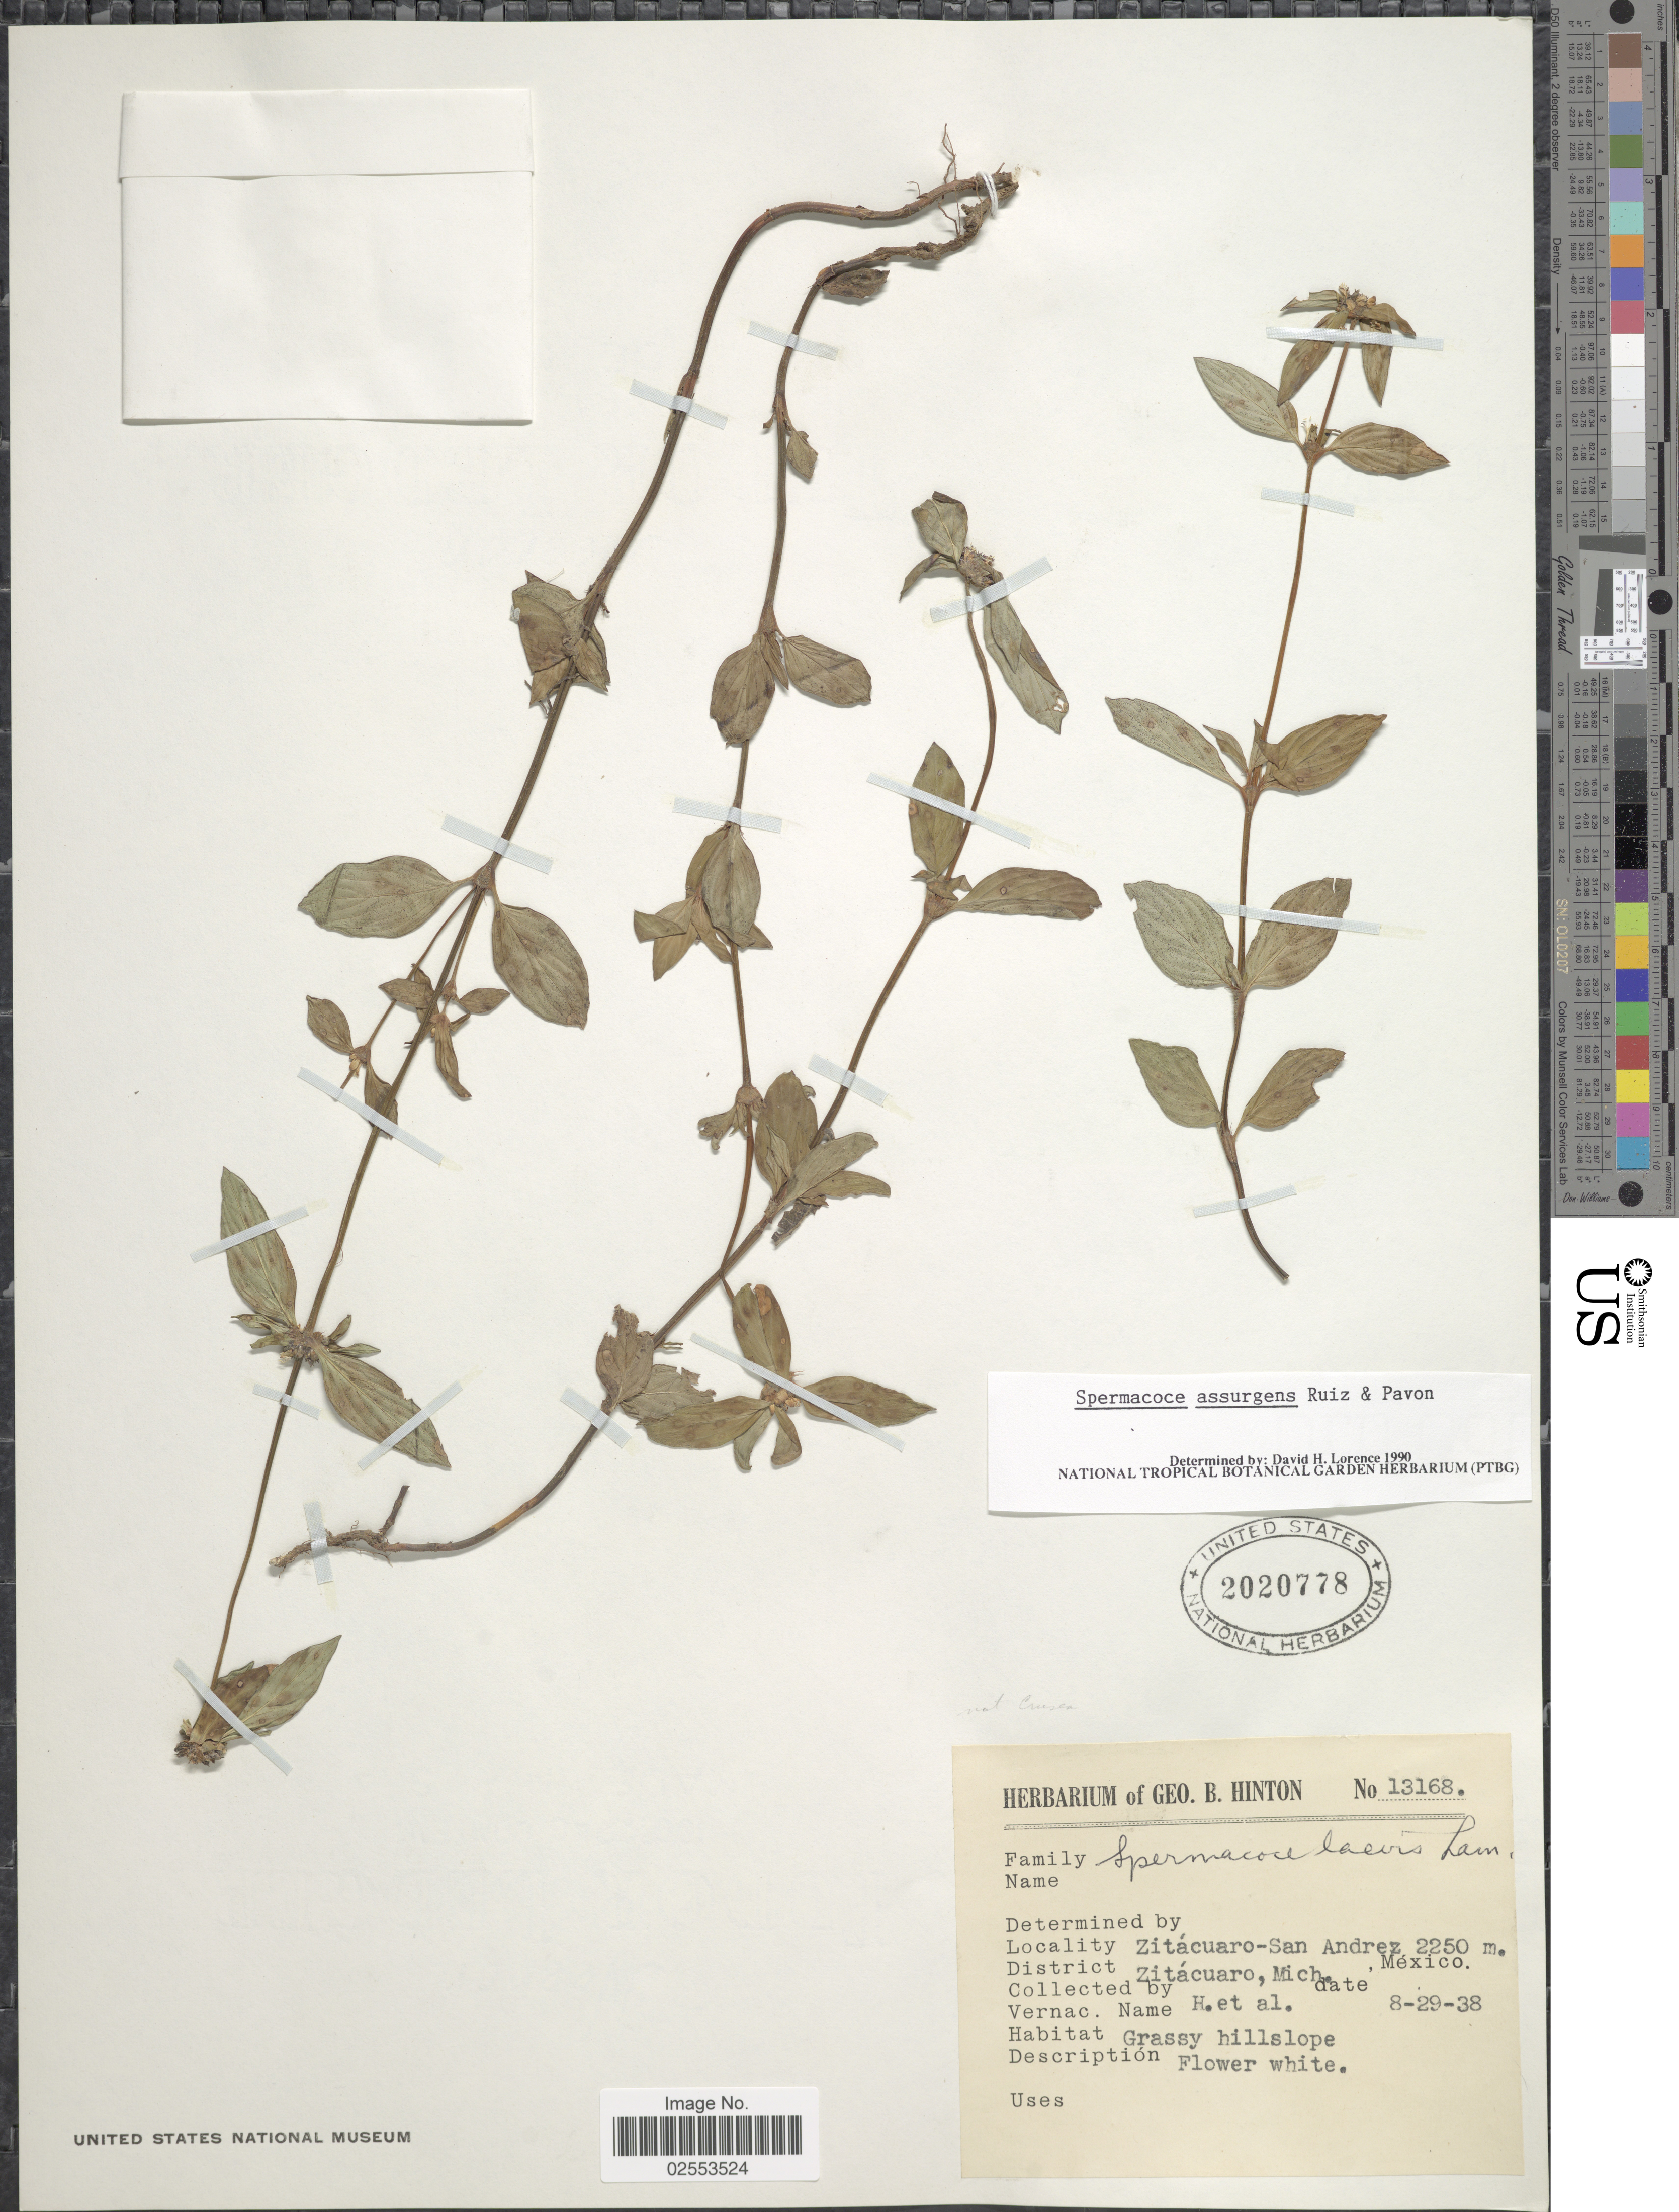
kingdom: Plantae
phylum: Tracheophyta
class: Magnoliopsida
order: Gentianales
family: Rubiaceae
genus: Spermacoce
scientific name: Spermacoce assurgens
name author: Ruiz & Pav.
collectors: G. B. Hinton & et al.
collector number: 13168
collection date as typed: Transcribed d/m/y: 29/8/38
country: Mexico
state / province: Michoacán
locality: Zitácuaro-San Andrez. District Zitácuaro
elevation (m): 2250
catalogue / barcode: US 2020778